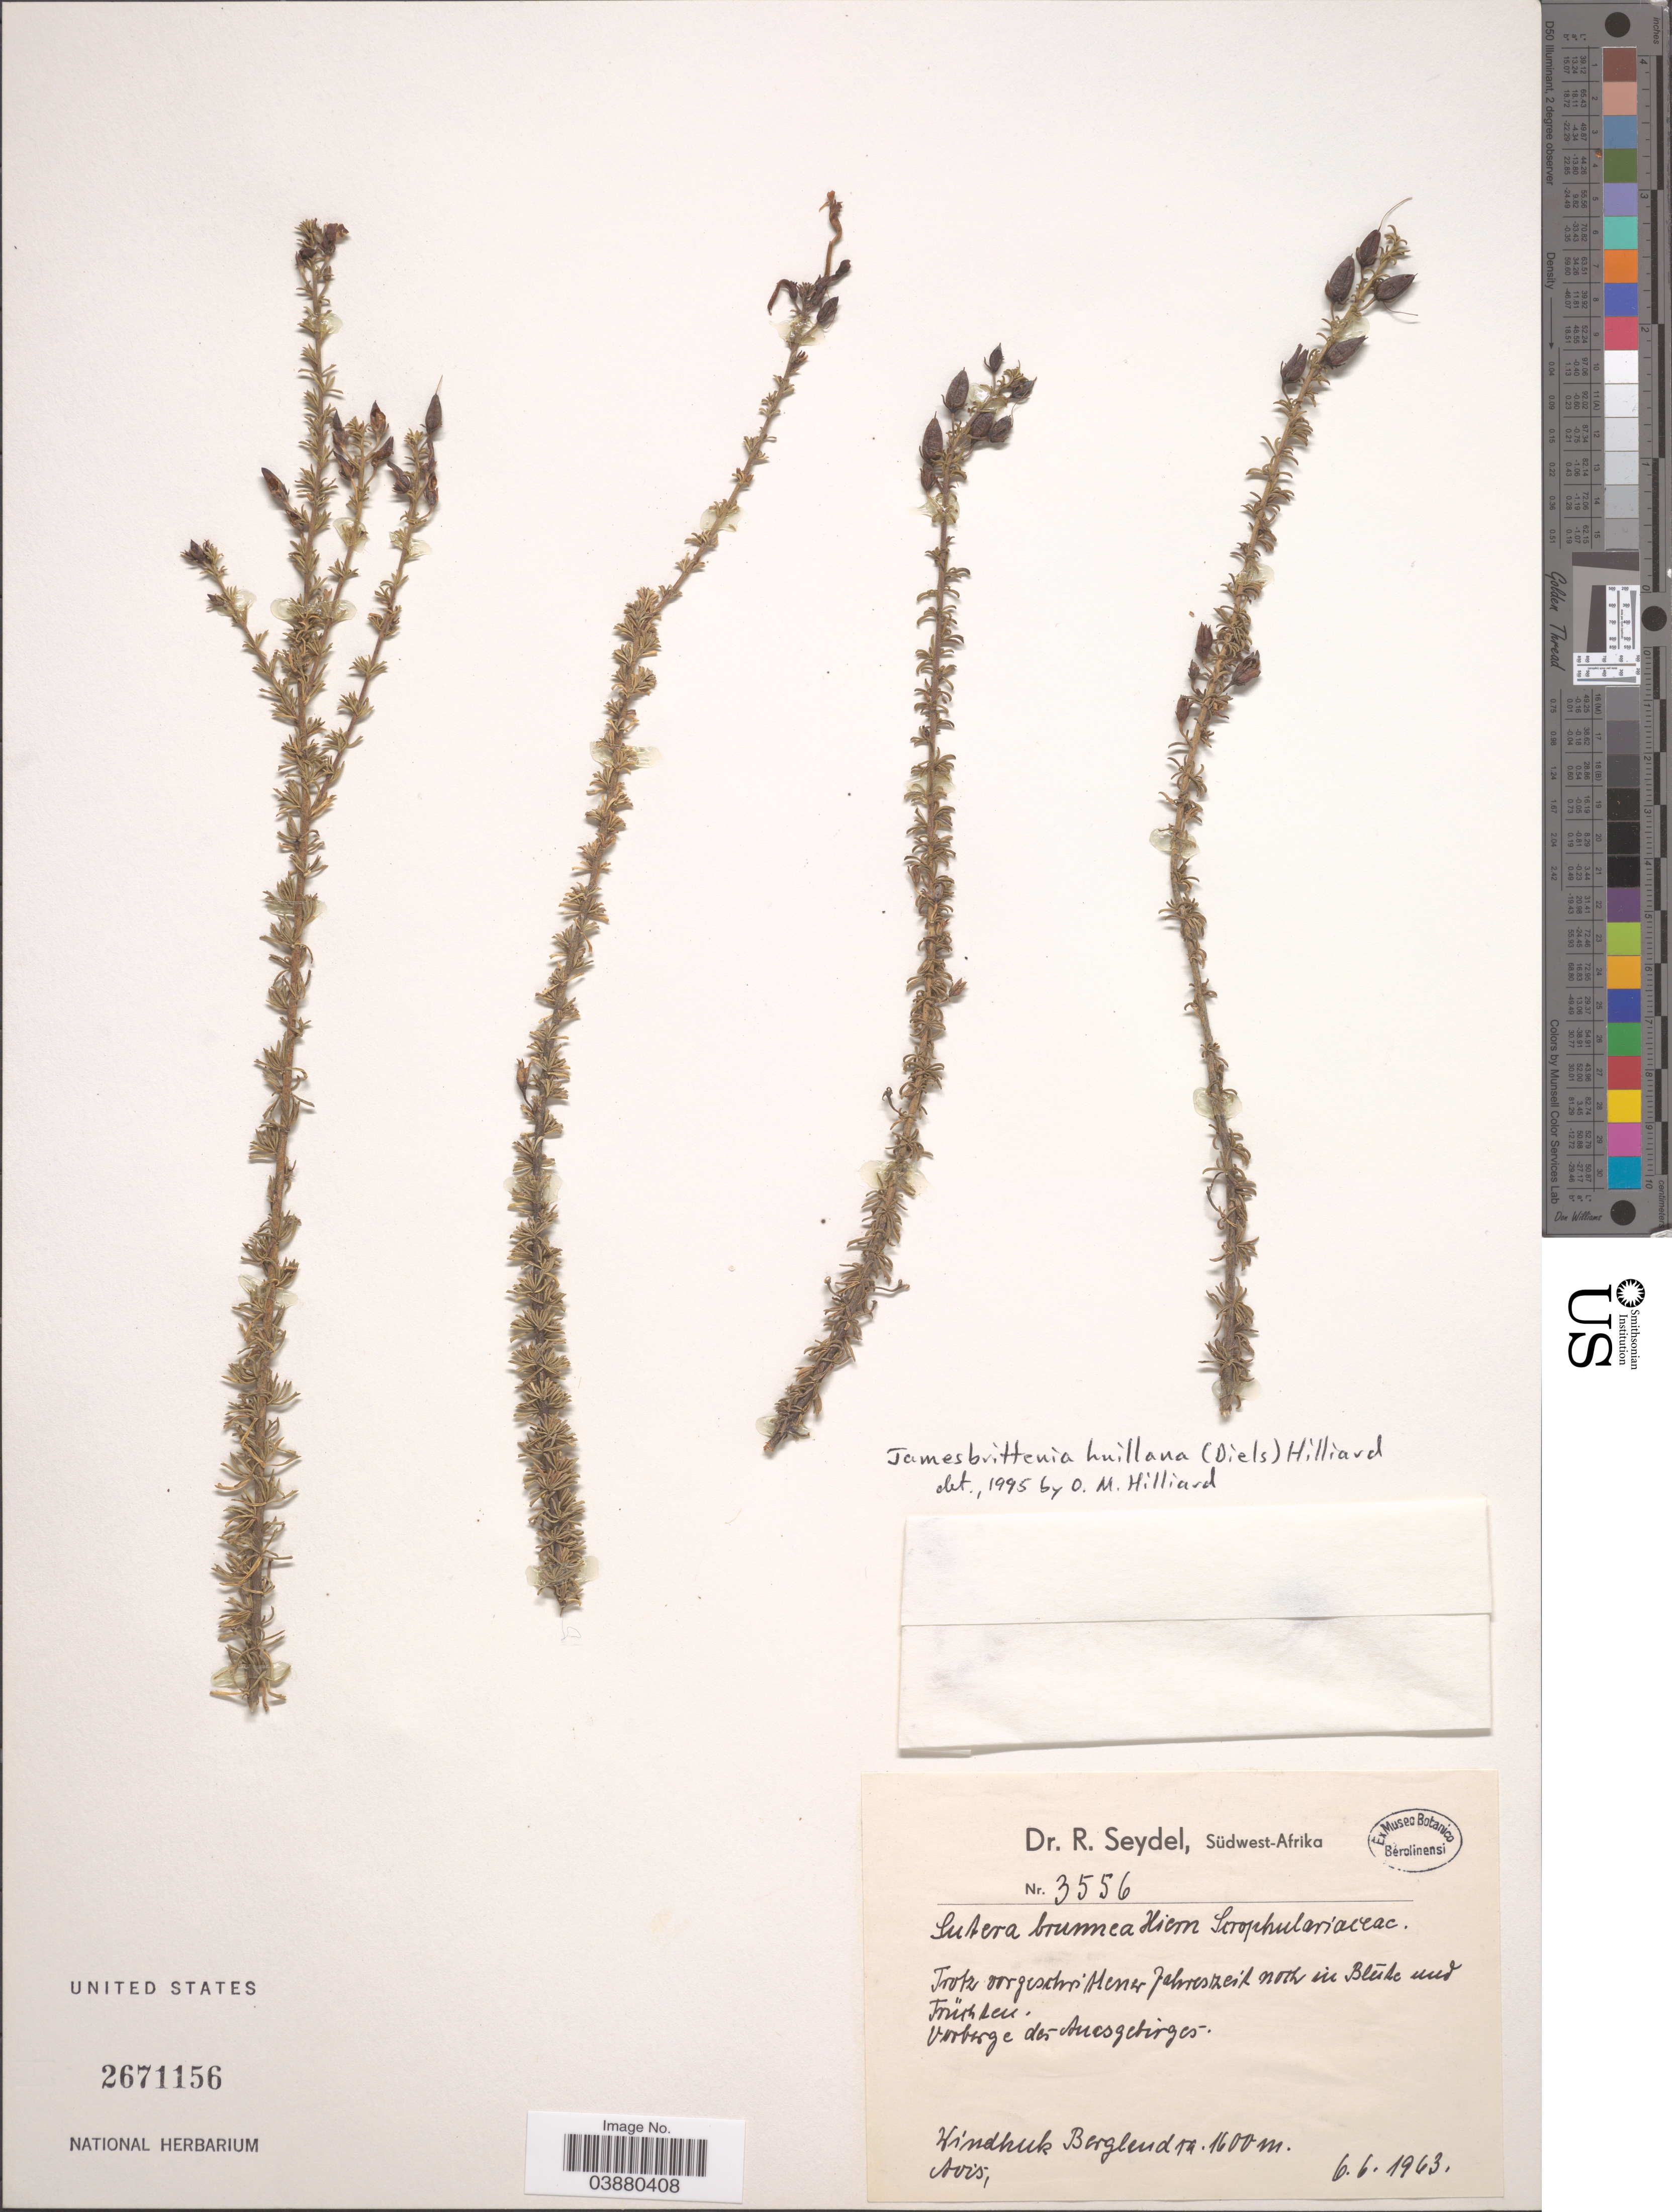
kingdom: Plantae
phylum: Tracheophyta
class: Magnoliopsida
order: Lamiales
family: Scrophulariaceae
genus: Jamesbrittenia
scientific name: Jamesbrittenia huillana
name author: (Diels) Hilliard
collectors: R. Seydel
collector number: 3556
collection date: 1963-06-06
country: Namibia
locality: Südwest-Afrika. Windhuk Bergland, Avis.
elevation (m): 1600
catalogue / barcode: US 2671156